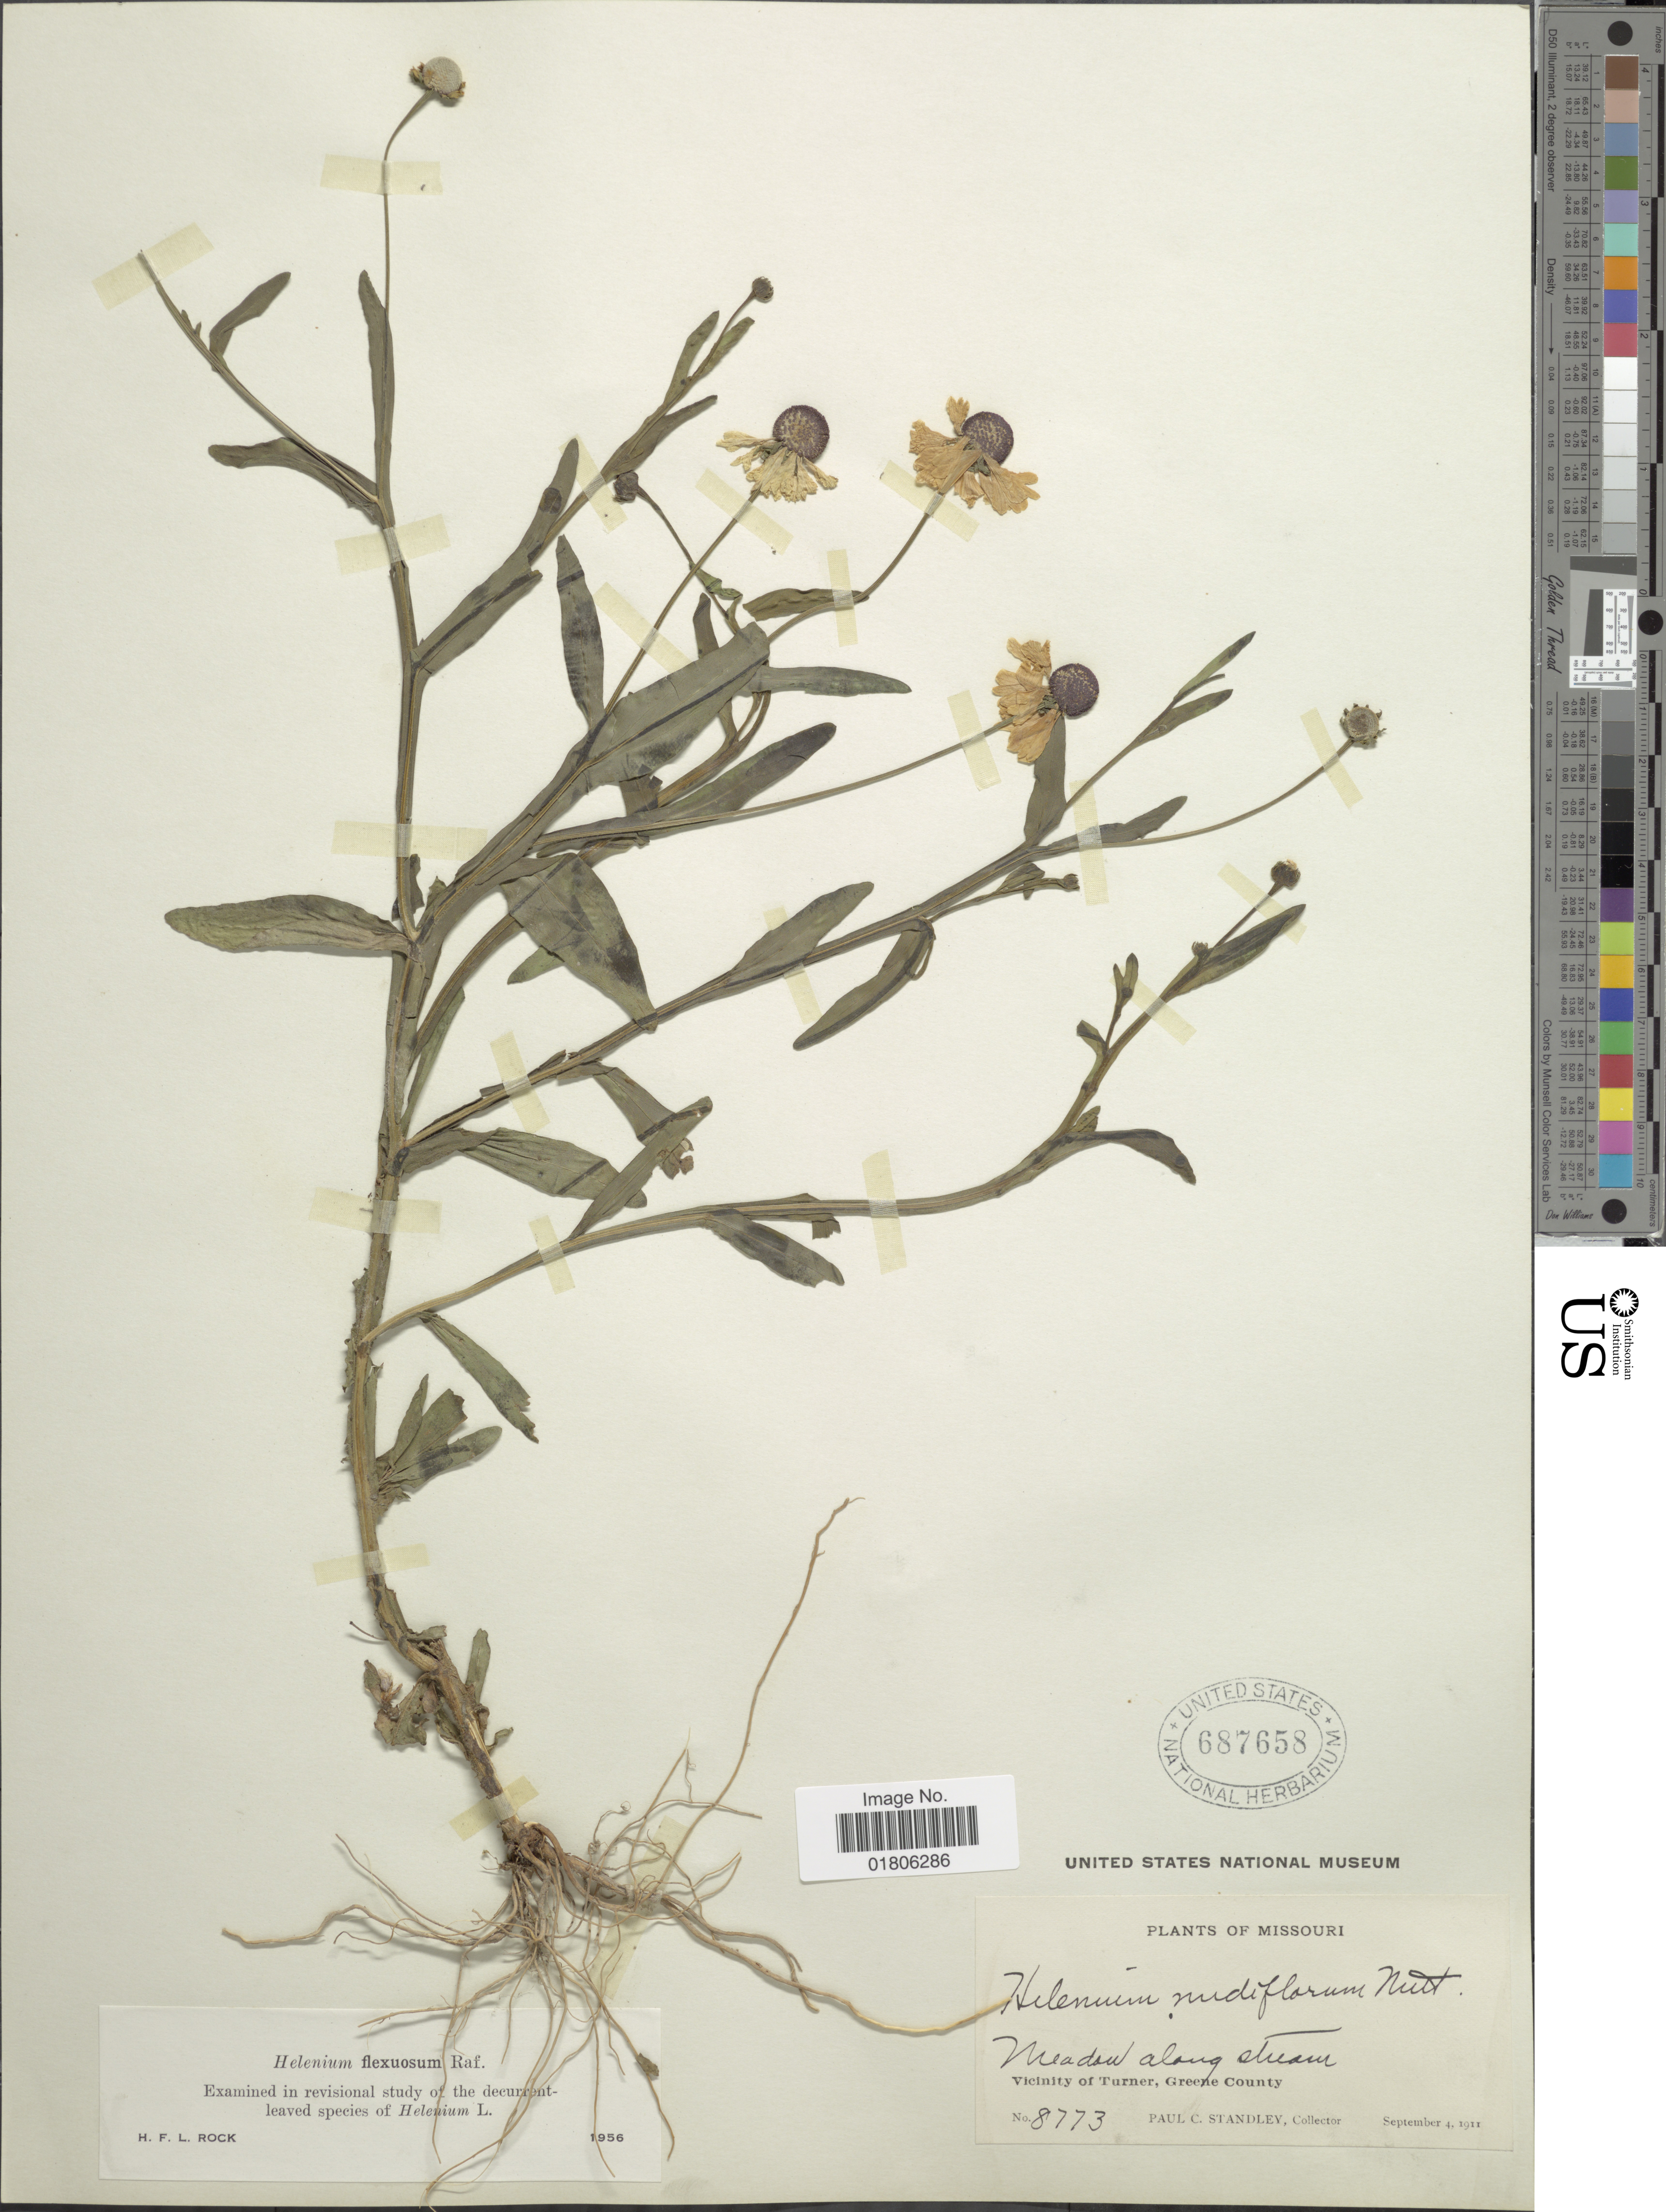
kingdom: Plantae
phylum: Tracheophyta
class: Magnoliopsida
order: Asterales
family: Asteraceae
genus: Helenium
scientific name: Helenium flexuosum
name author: Raf.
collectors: P. C. Standley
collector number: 8773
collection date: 1911-09-04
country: United States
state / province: Missouri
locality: Vicinity of Turner, Greene County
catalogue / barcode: US 687658